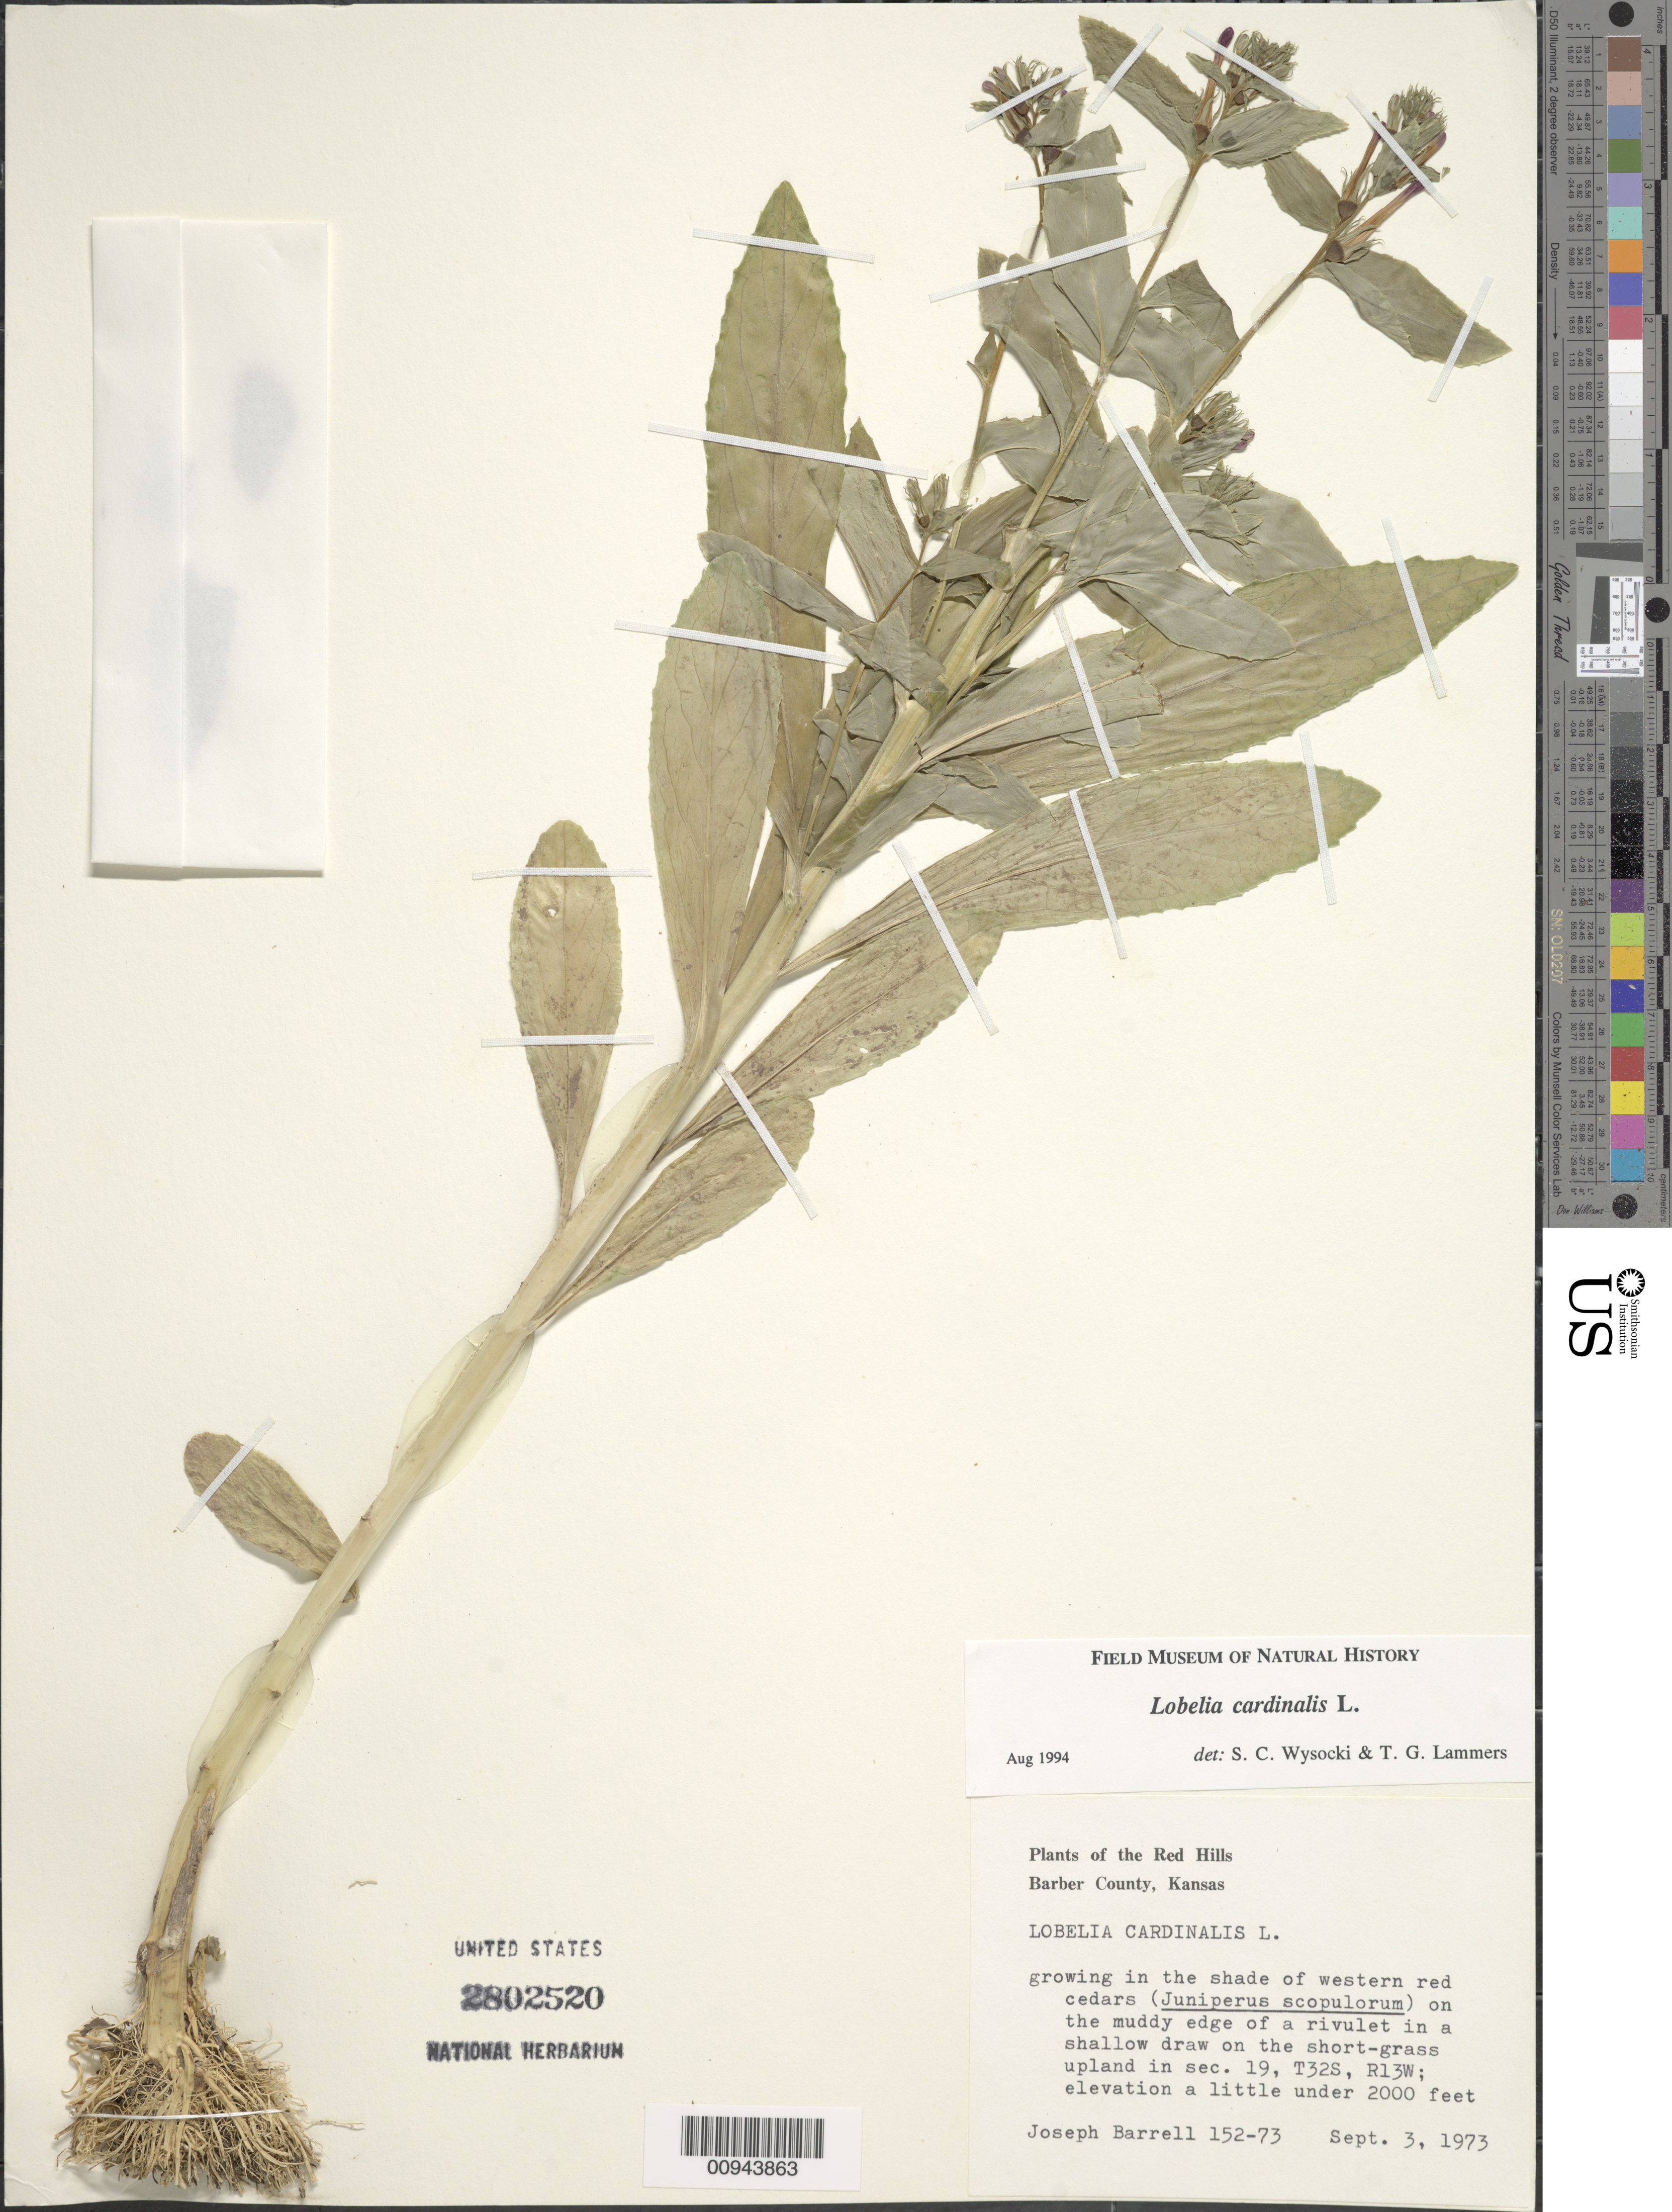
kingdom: Plantae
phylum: Tracheophyta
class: Magnoliopsida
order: Brassicales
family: Brassicaceae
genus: Erucastrum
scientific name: Erucastrum gallicum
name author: (Willd.) O.E. Schulz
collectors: E. Baltars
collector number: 3131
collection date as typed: June 23, 1962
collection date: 1962-06-23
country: United States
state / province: Maryland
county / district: Baltimore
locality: NE of Earls Rd. ca. 2.5 mi. NE of Middle River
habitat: along railroad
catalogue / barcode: US 3520868